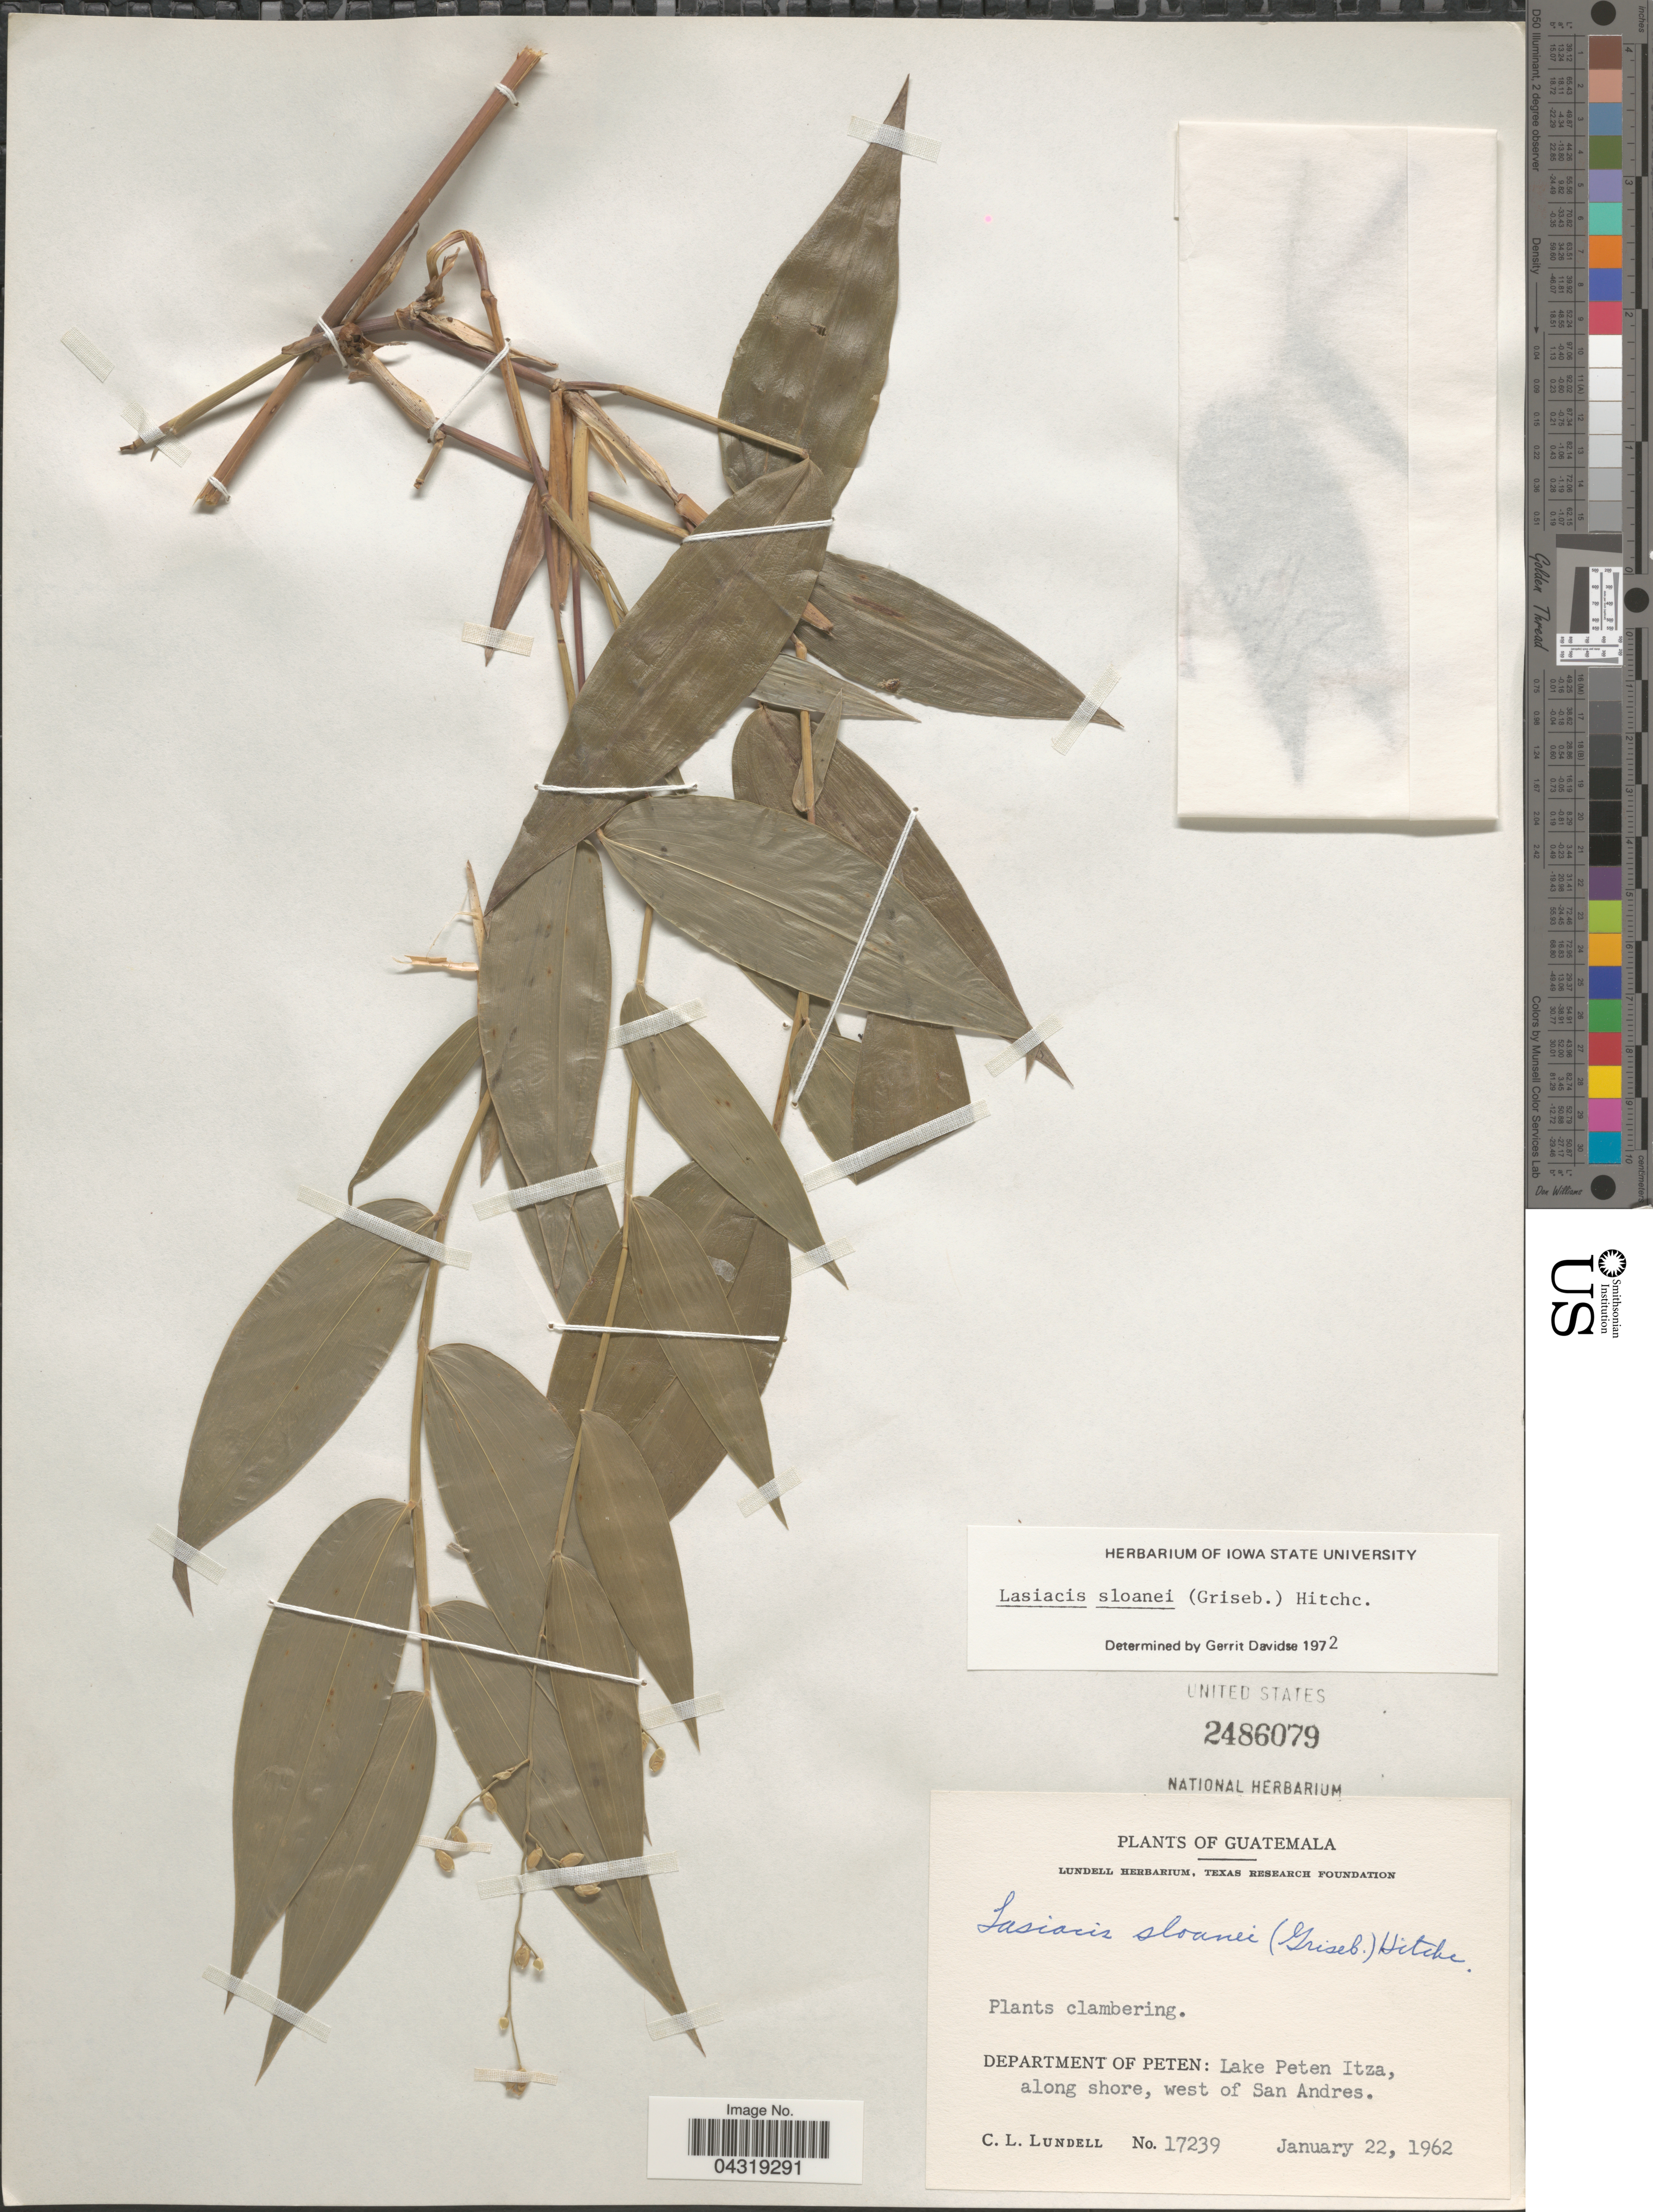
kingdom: Plantae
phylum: Tracheophyta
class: Liliopsida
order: Poales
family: Poaceae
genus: Lasiacis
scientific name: Lasiacis sloanei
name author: (Griseb.) Hitchc.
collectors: C. L. Lundell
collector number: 17239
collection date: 1962-01-22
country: Guatemala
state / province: El Peten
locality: Department of Peten: Lake Peten Itza, along shore, west of San Andres.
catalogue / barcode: US 2486079